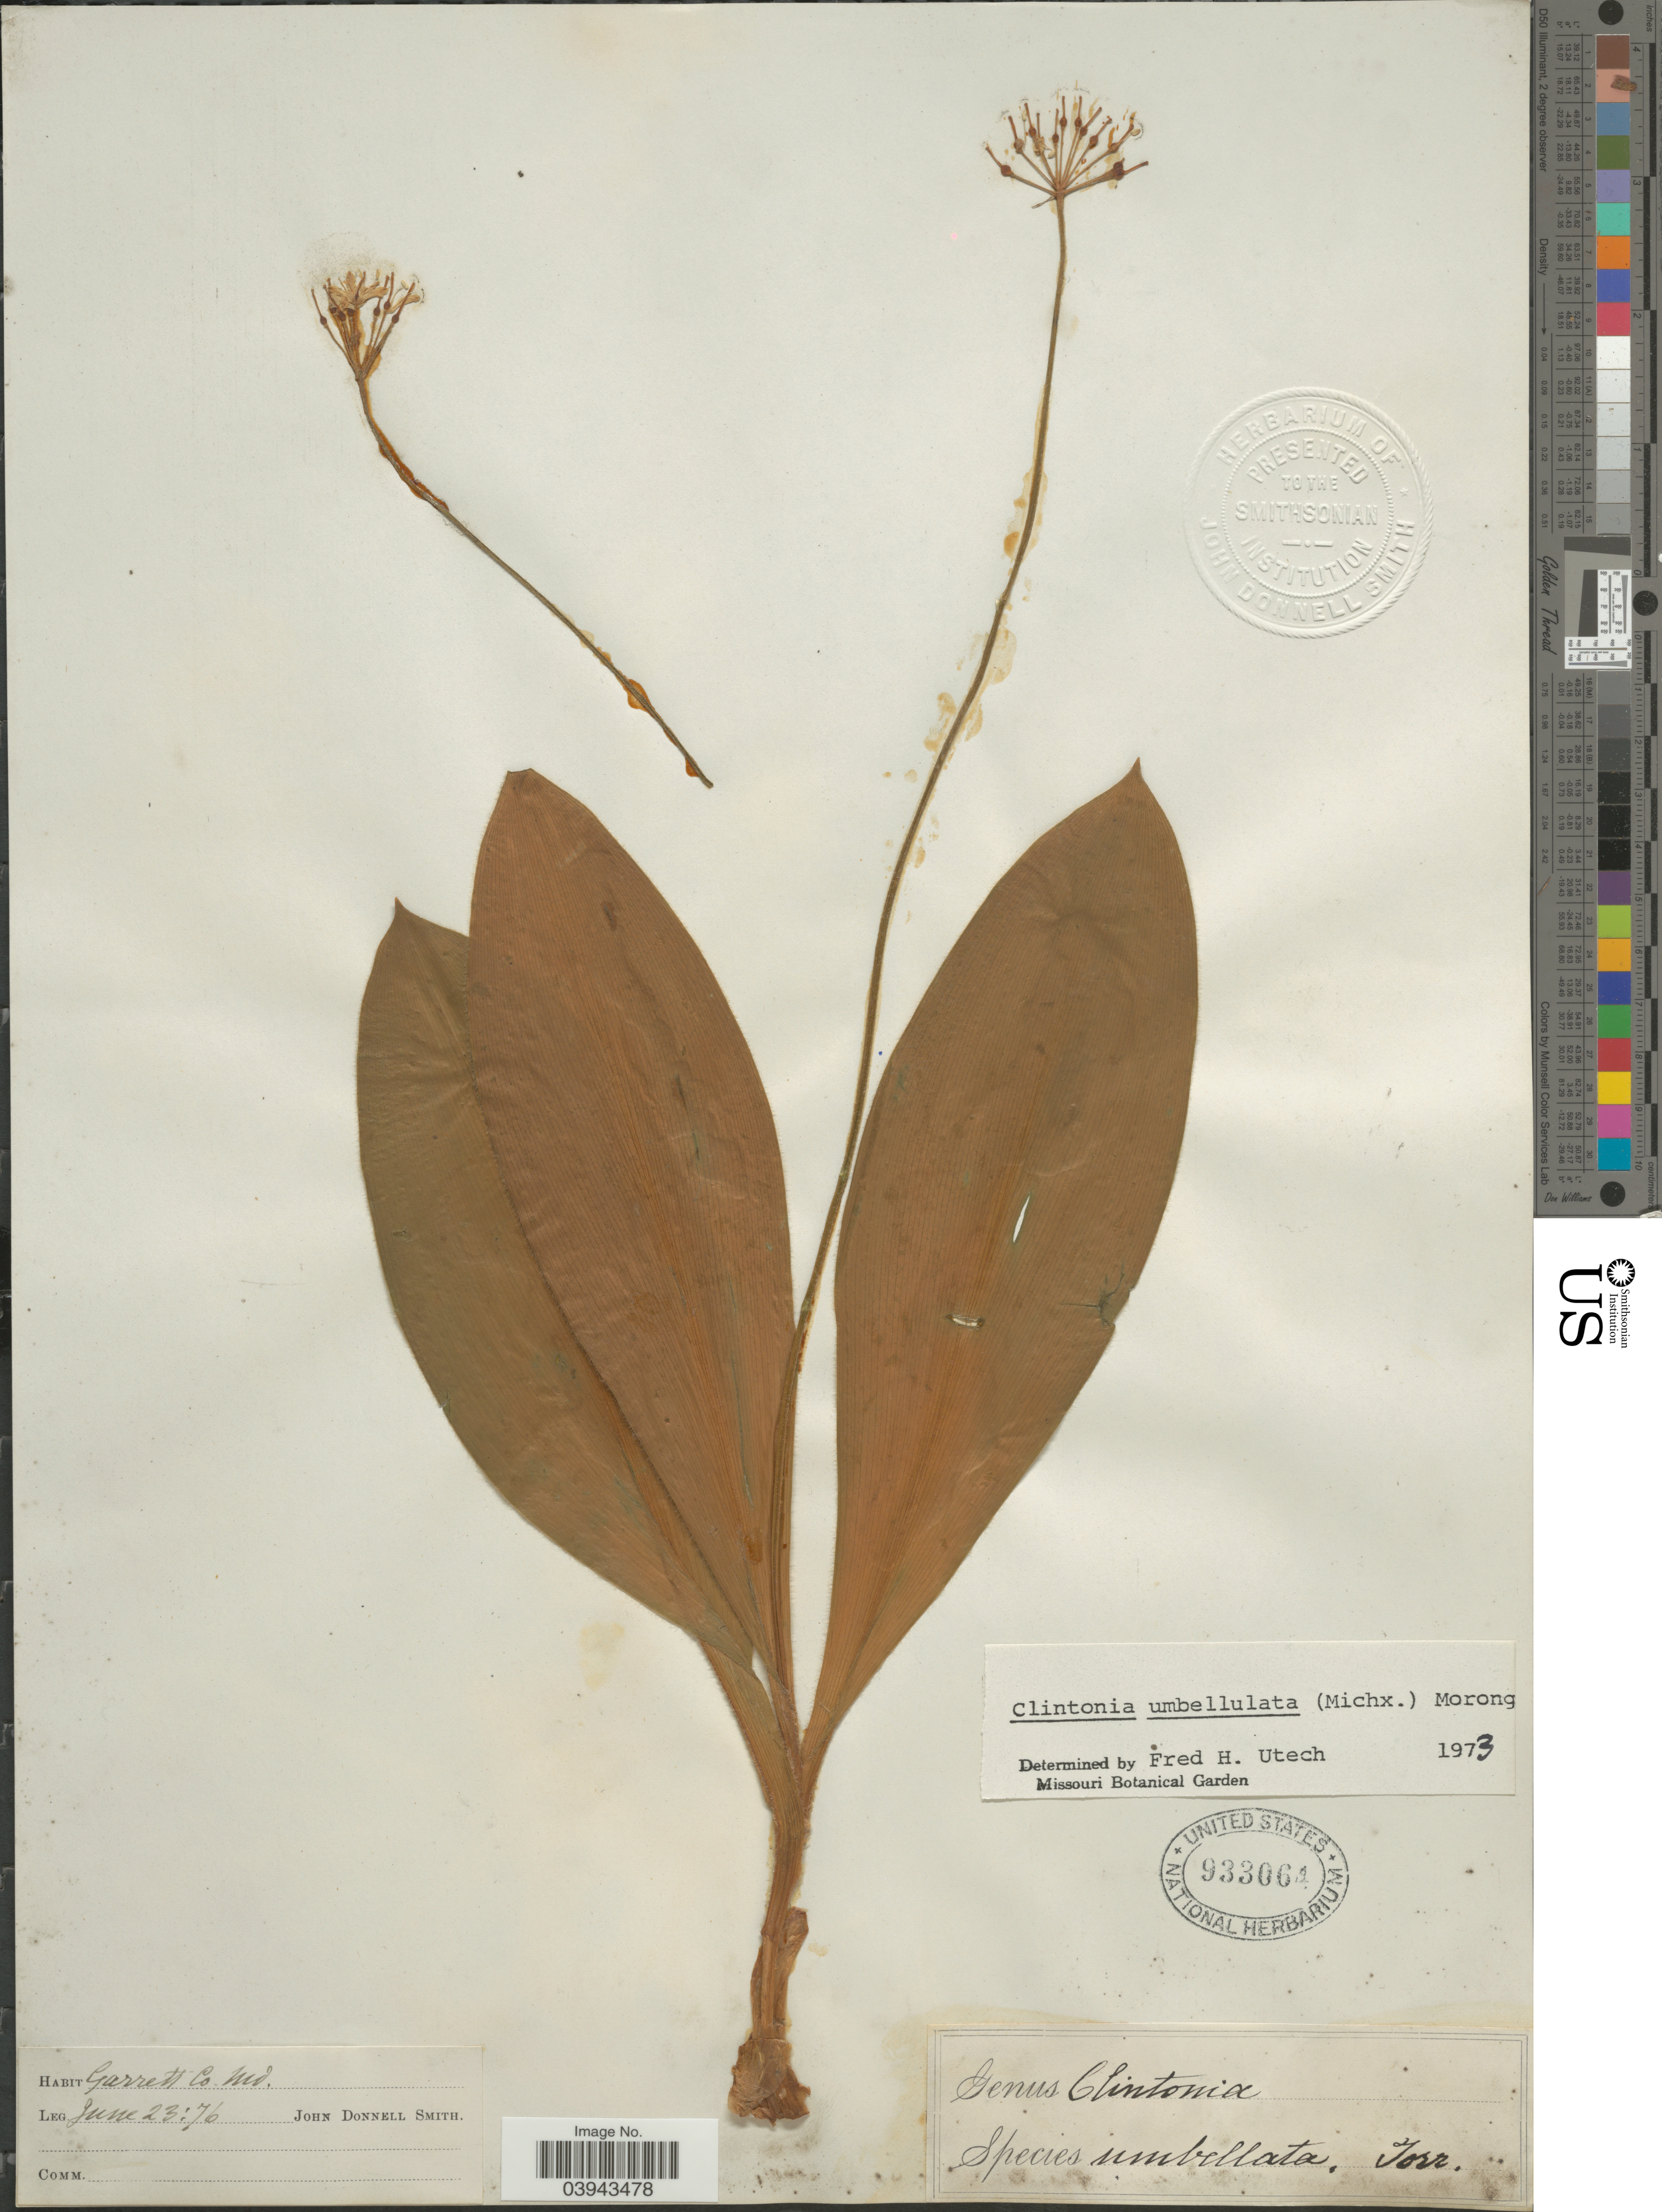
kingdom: Plantae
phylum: Tracheophyta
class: Liliopsida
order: Liliales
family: Liliaceae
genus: Clintonia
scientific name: Clintonia umbellulata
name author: (Michx.) Morong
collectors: J. Donnell Smith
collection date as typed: Transcribed d/m/y: 23/6/76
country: United States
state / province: Maryland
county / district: Garrett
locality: Garrett Co.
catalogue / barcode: US 933064